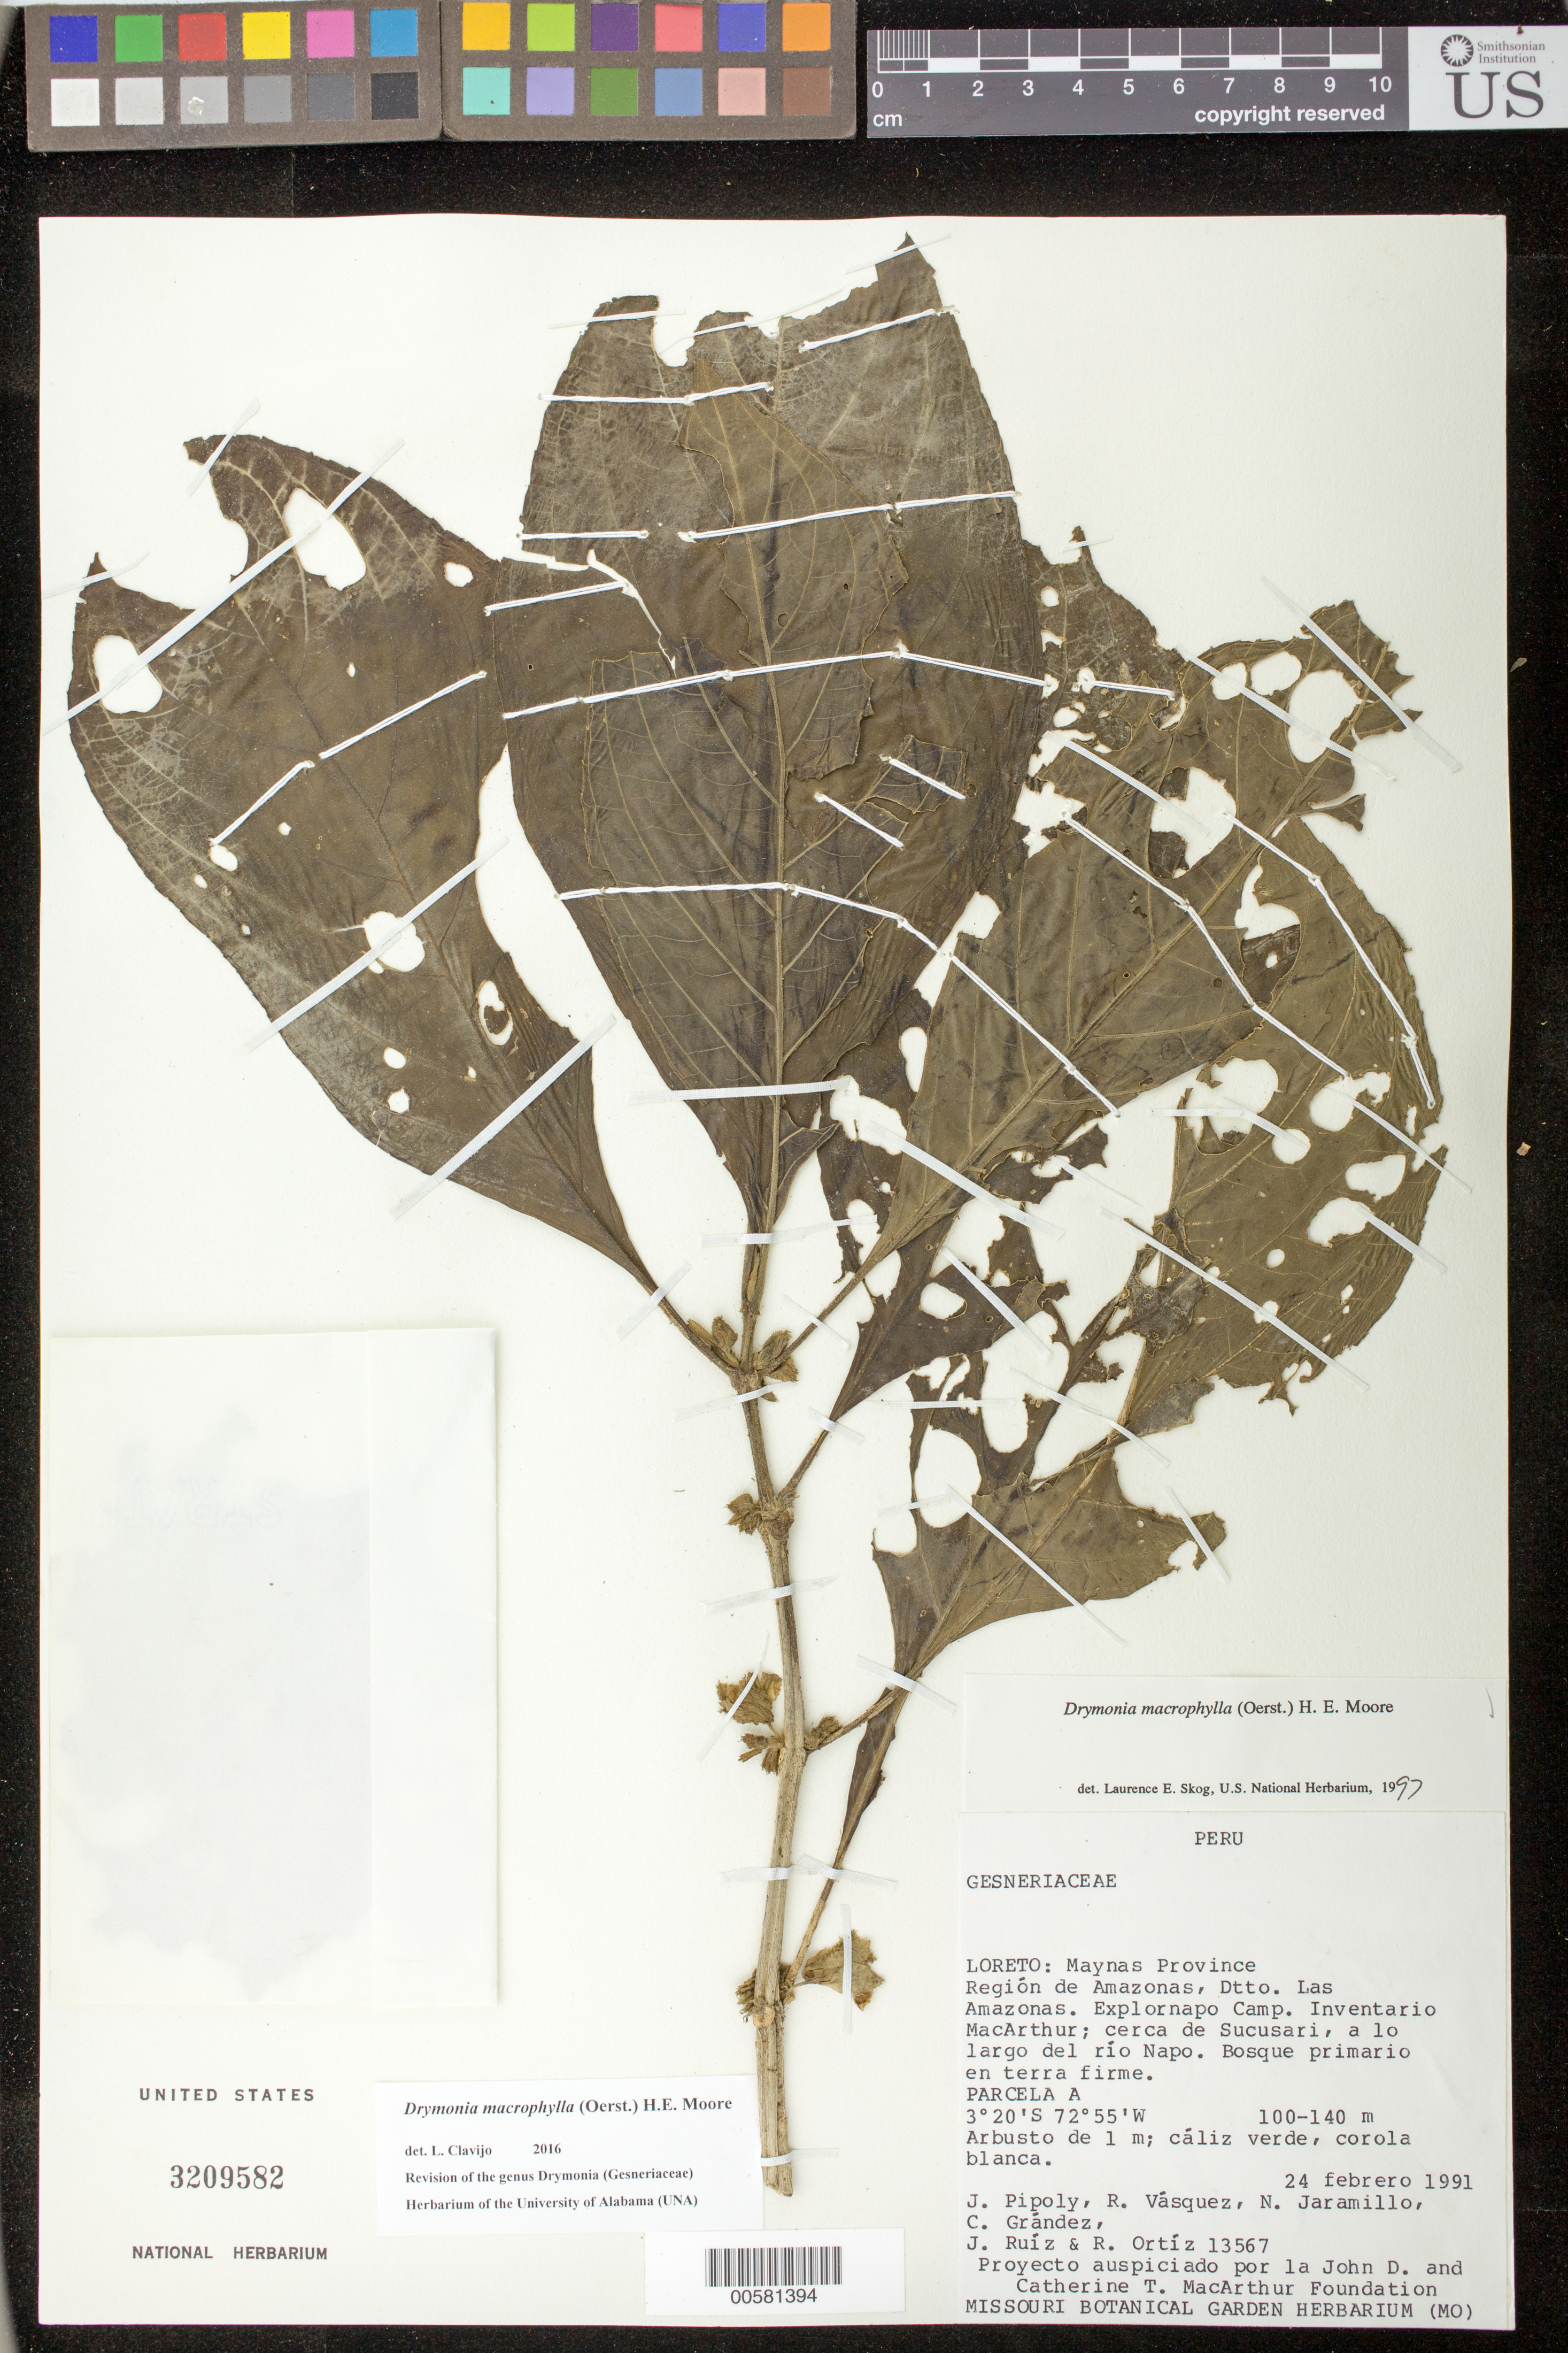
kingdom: Plantae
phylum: Tracheophyta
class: Magnoliopsida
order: Lamiales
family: Gesneriaceae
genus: Drymonia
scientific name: Drymonia macrophylla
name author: (Oerst.) H.E. Moore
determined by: Clark, J. L., (SEL), The Marie Selby Botanical Garden (UNITED STATES)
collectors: J. J. Pipoly, R. Vásquez, N. Jaramillo, J. Ruiz, C. Grández & R. del C. Ortiz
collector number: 13567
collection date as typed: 24 Feb 1991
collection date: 1991-02-24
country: Peru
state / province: Loreto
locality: Prov. Maynas; región de Amazonas, dtto. Las Amazonas, Explornapo Camp, Inventario MacArthur; cerca de Sucusari, a lo largo del río Napo, Parcela A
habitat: Bosque primario en terra firme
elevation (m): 100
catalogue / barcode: US 3209582